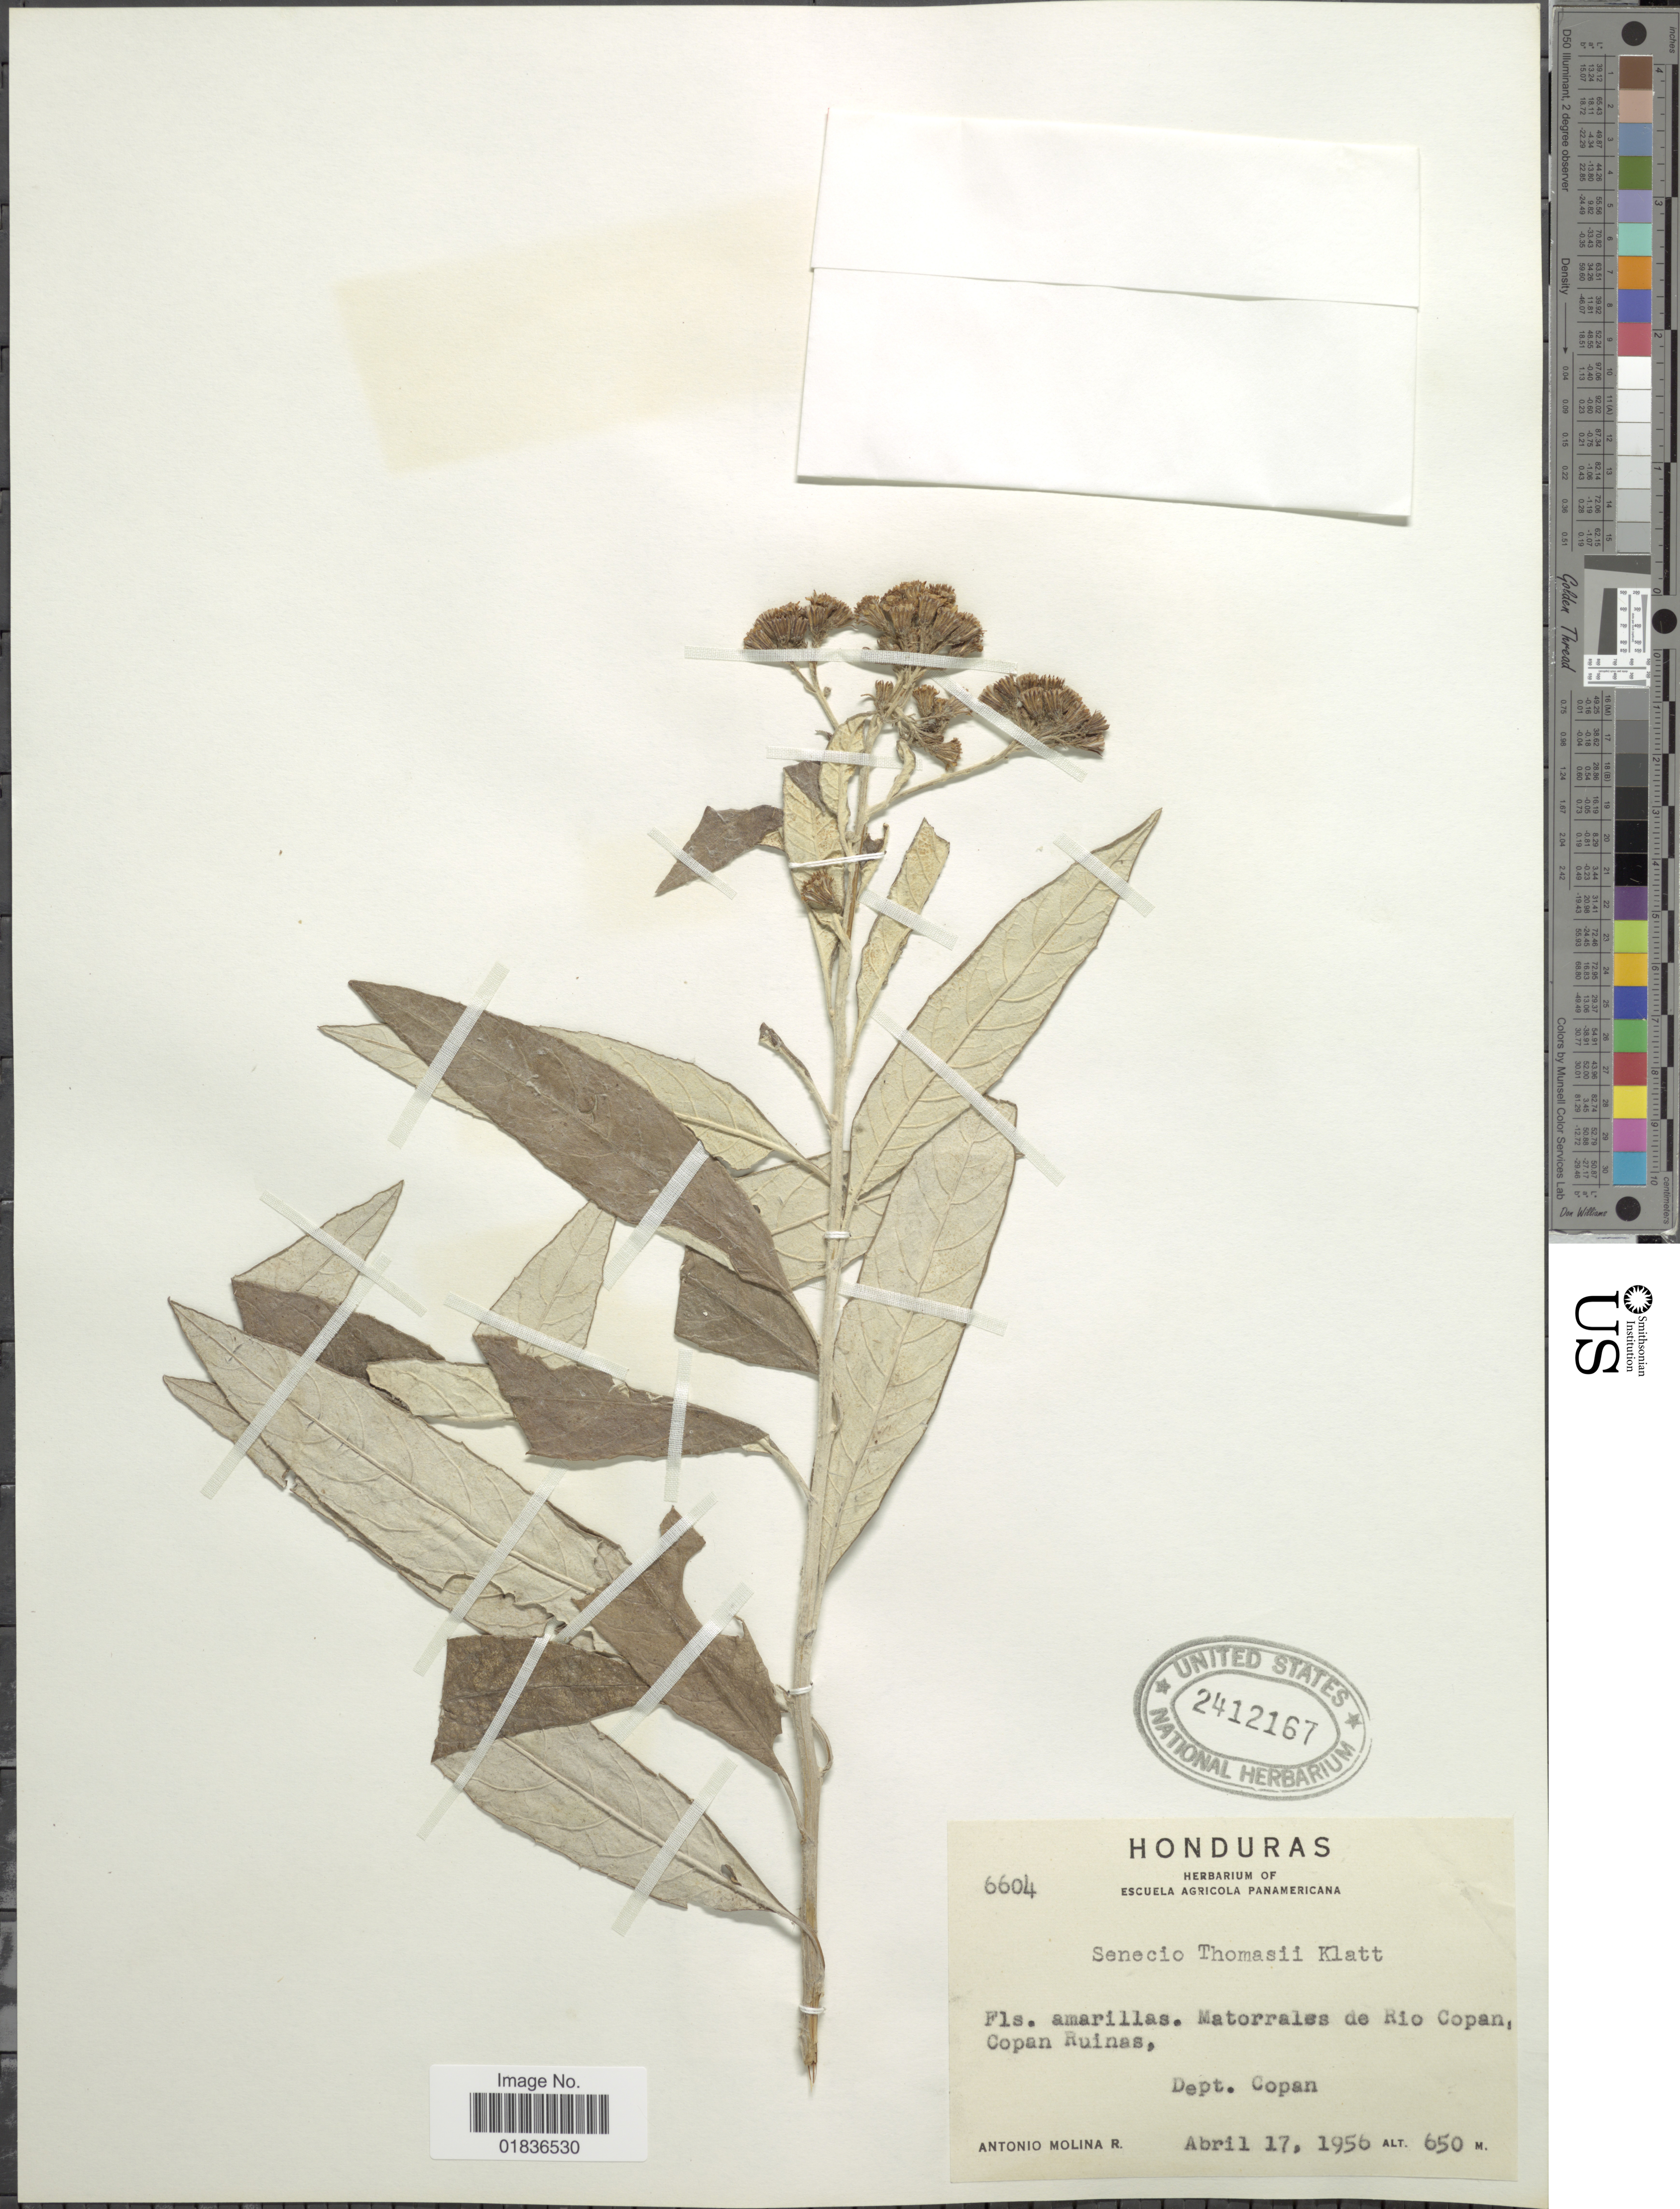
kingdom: Plantae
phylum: Tracheophyta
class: Magnoliopsida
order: Asterales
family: Asteraceae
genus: Senecio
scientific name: Senecio deppeanus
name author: Hemsl.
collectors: A. Molina R.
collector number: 6604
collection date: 1956-04-17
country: Honduras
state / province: Copán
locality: Matorrales de Rio Copan, Copan Ruinas.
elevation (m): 650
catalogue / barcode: US 2412167